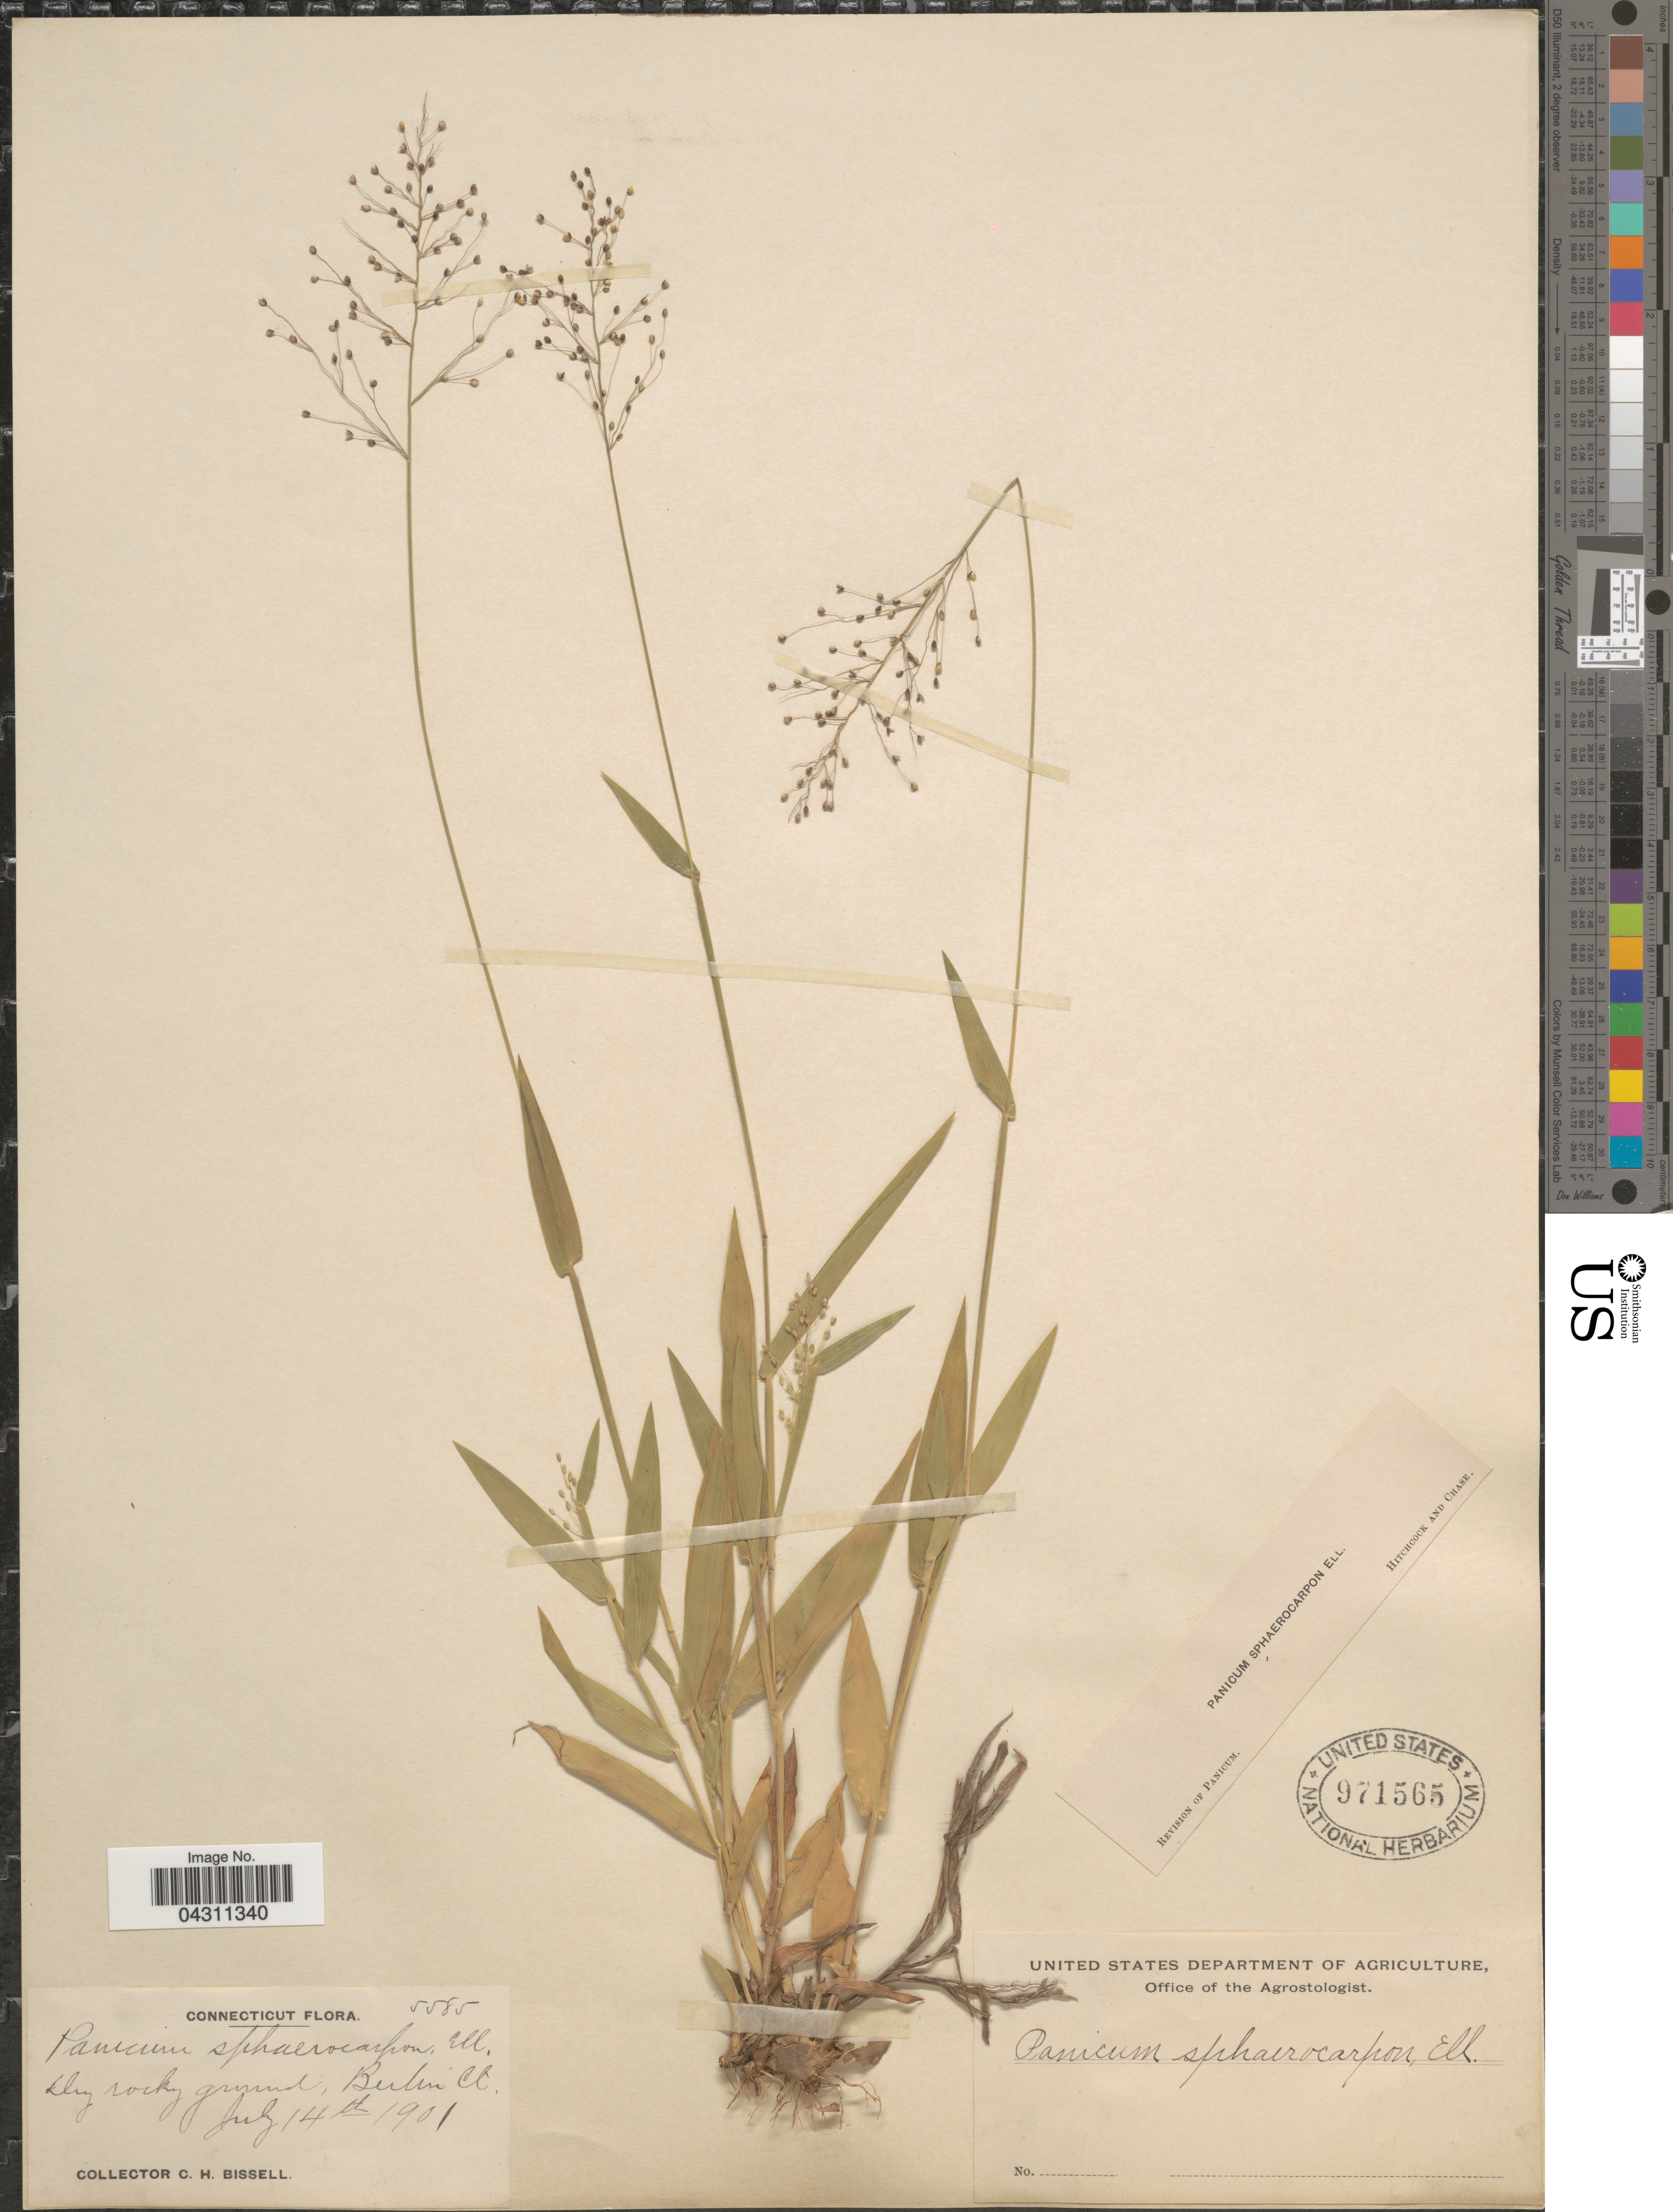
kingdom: Plantae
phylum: Tracheophyta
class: Liliopsida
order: Poales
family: Poaceae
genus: Dichanthelium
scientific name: Dichanthelium sphaerocarpon var. sphaerocarpon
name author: (Elliott) Gould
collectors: C. Bissell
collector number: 5585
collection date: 1901-07-14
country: United States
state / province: Connecticut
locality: Berlin.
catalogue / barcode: US 971565